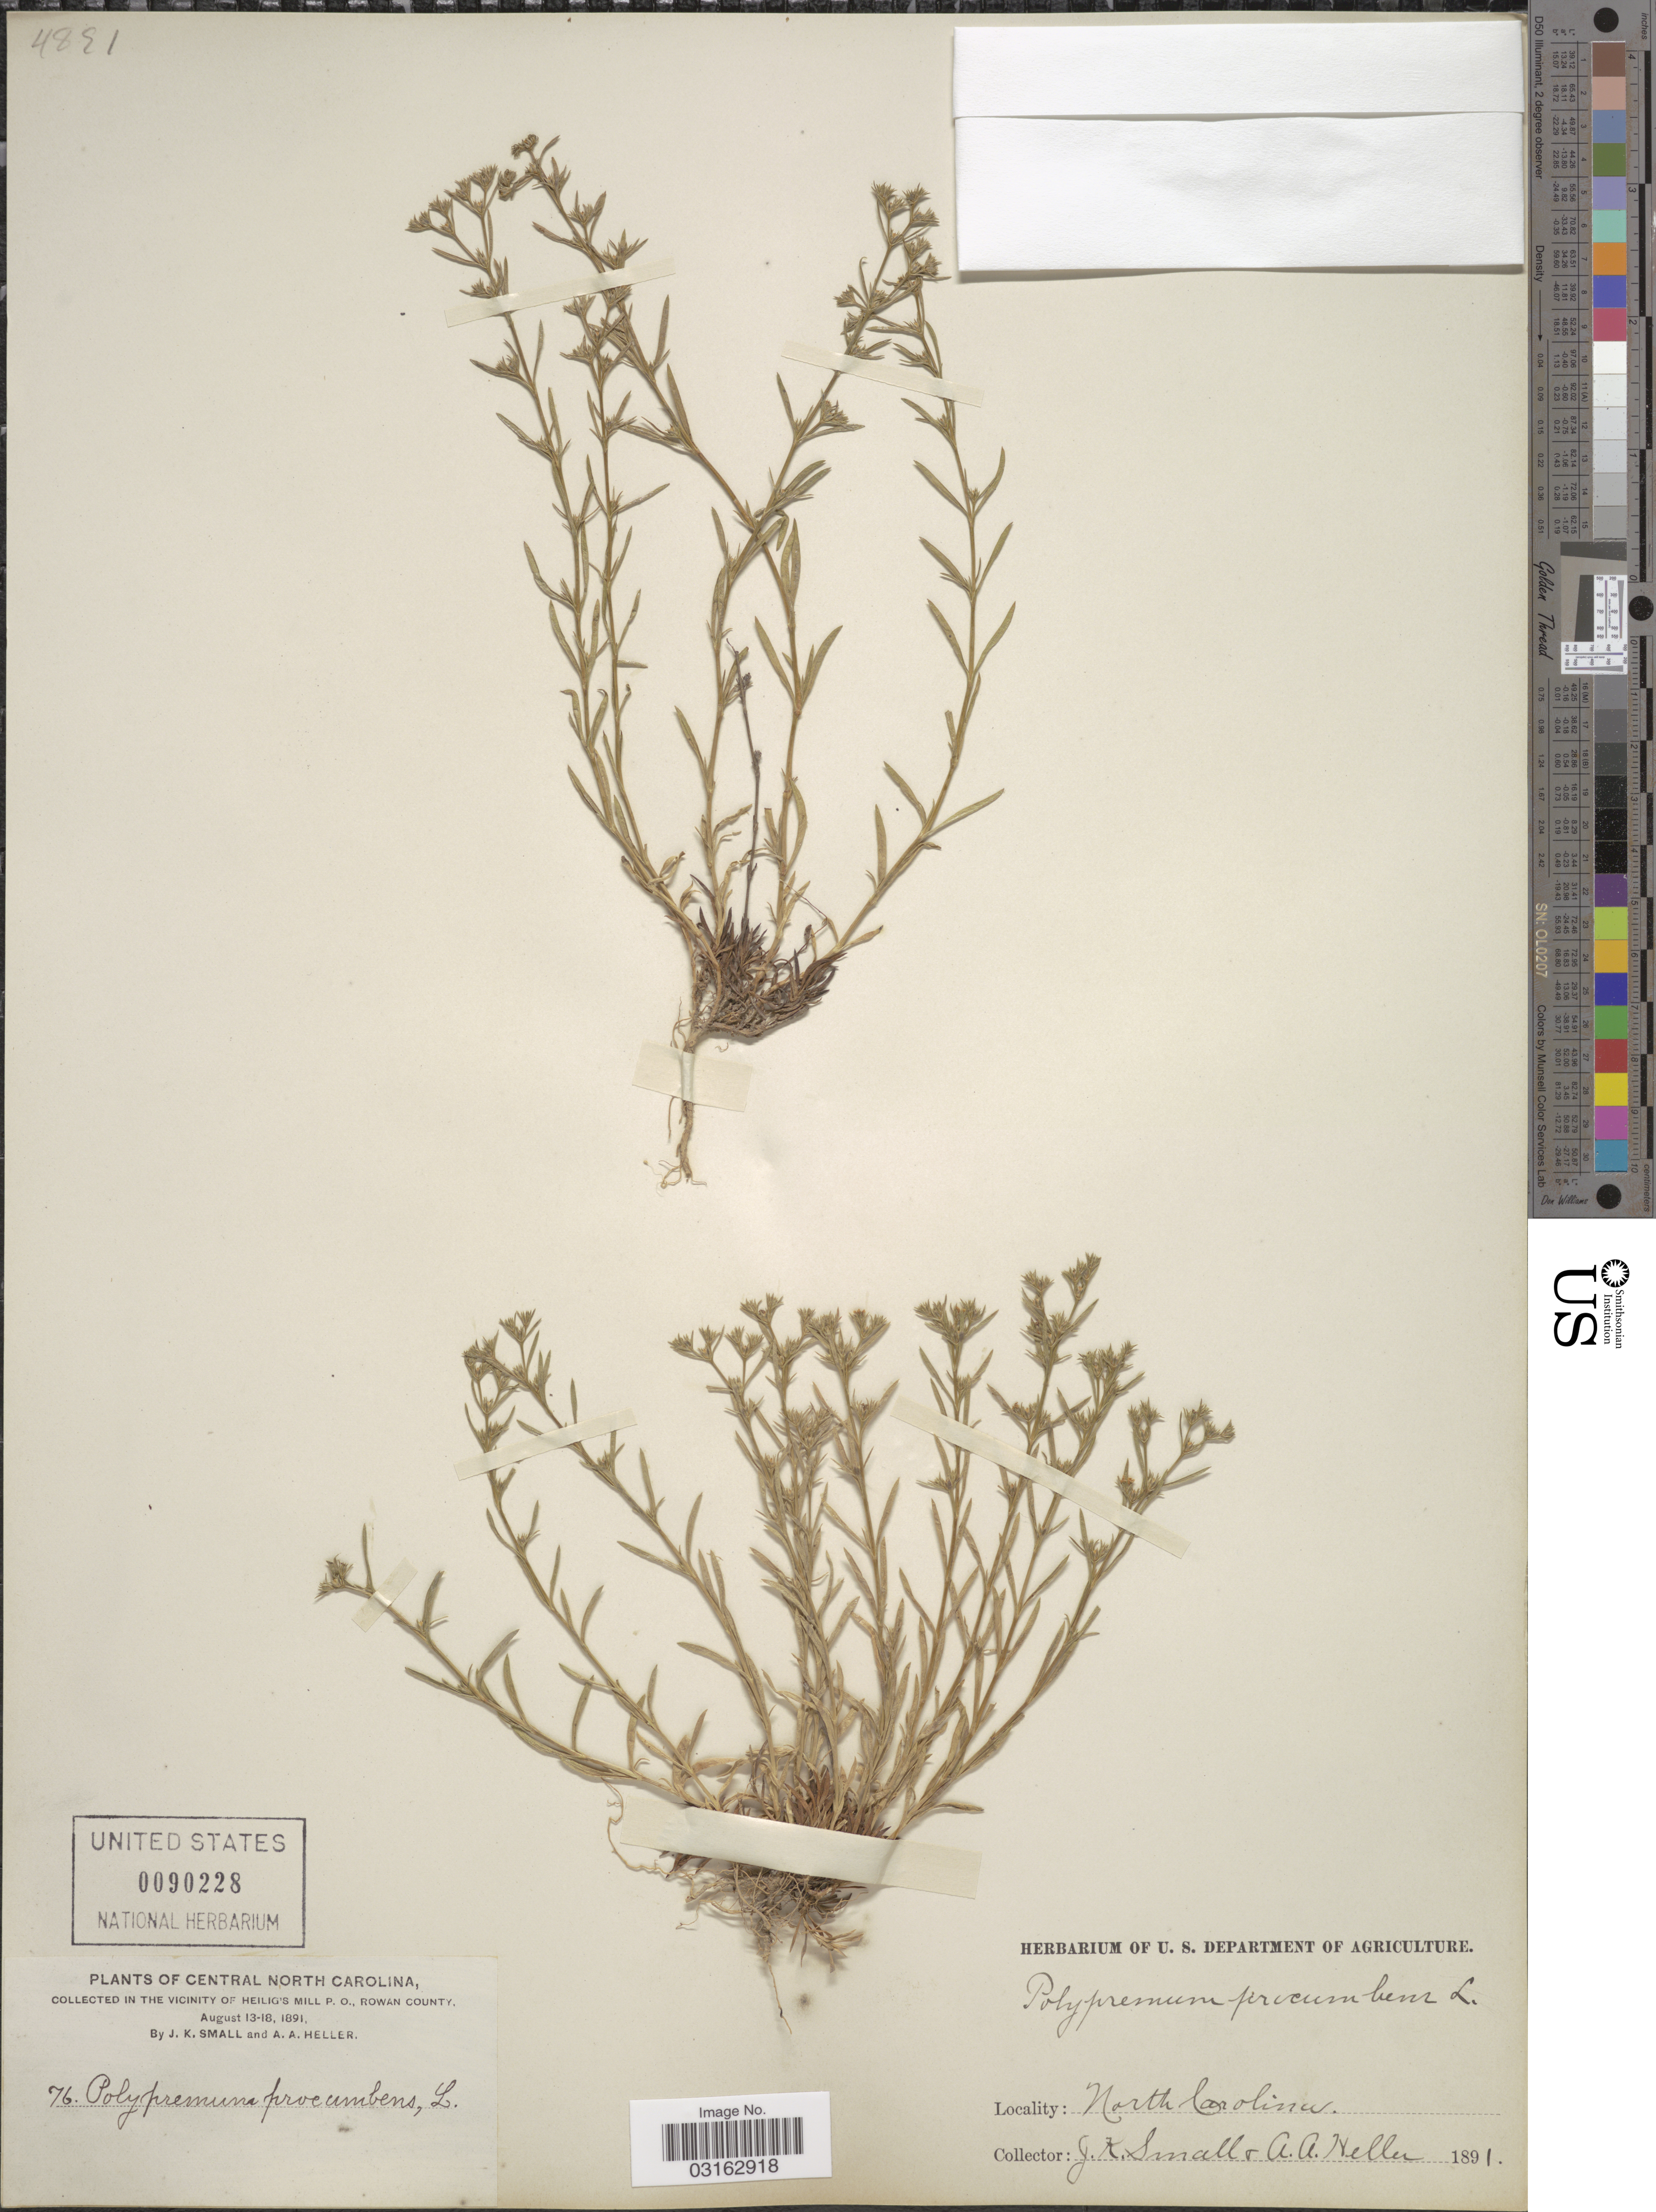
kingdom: Plantae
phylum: Tracheophyta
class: Magnoliopsida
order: Lamiales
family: Tetrachondraceae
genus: Polypremum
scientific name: Polypremum procumbens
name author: L.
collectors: J. K. Small & A. A. Heller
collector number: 76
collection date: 1891-08-13/1891-08-18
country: United States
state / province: North Carolina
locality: Central North Carolina, in the vicinity of Heilig's Mill P.O., Rowant County.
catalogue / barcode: US 90228